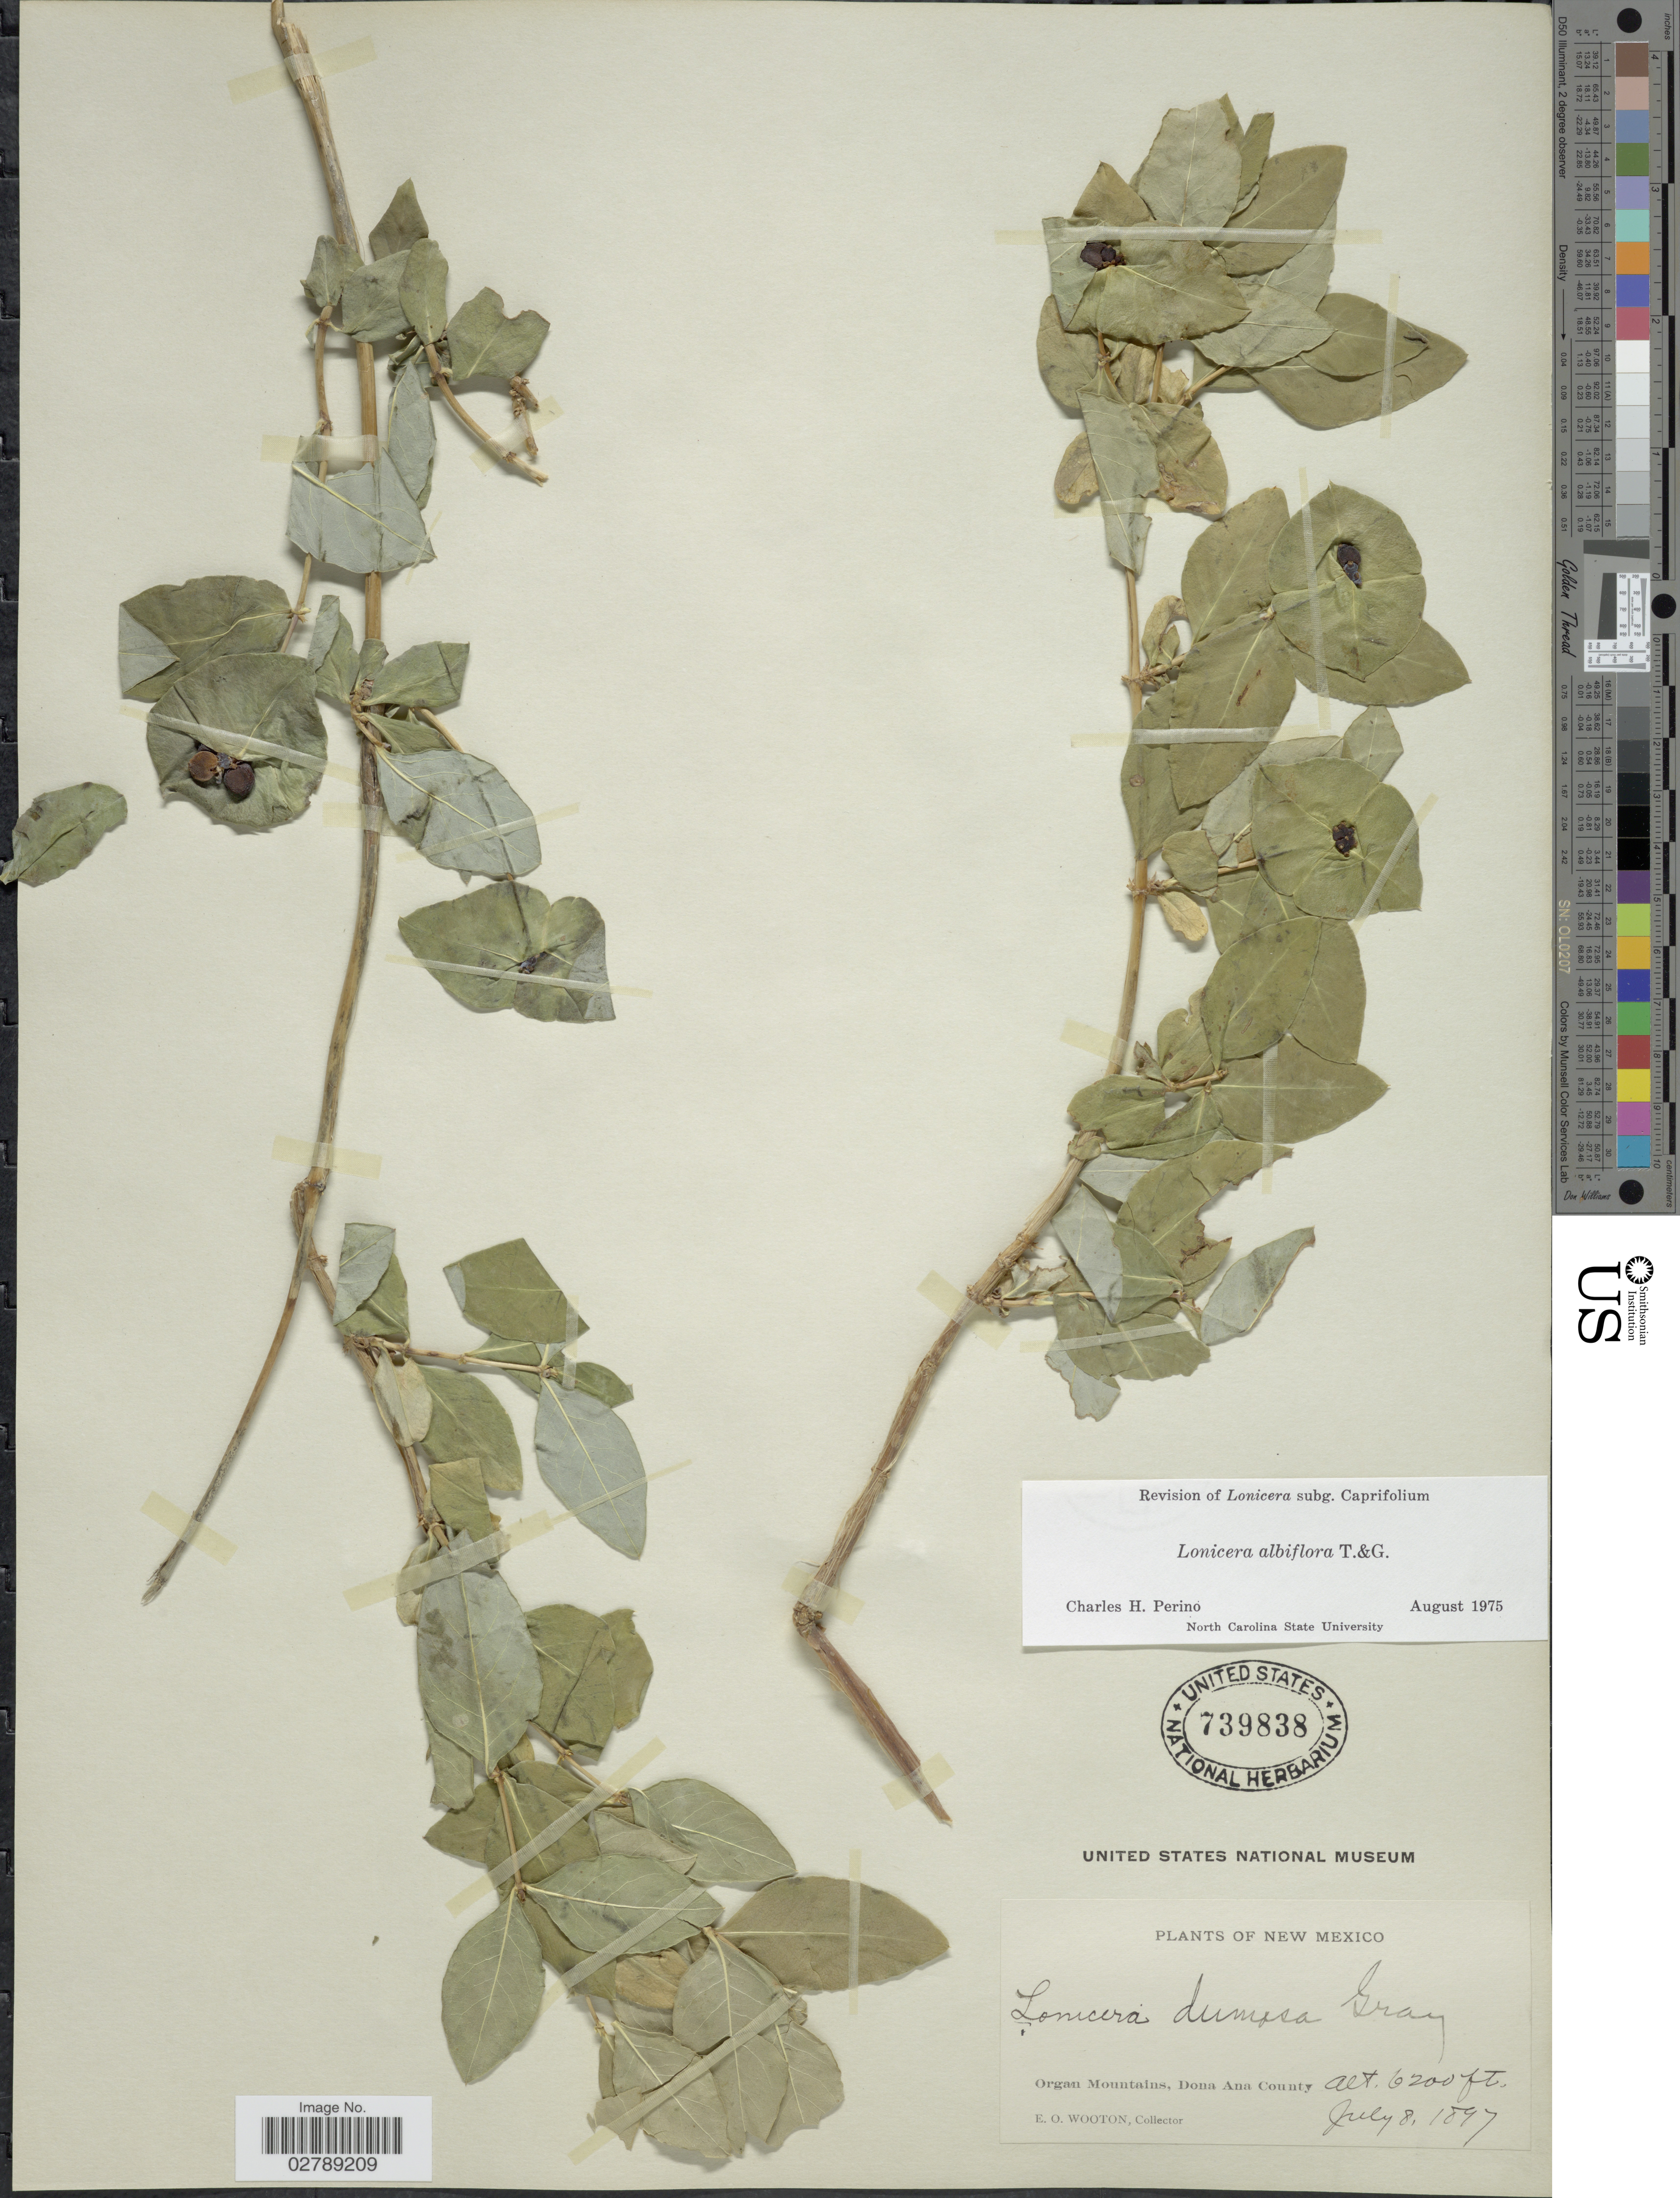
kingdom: Plantae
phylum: Tracheophyta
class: Magnoliopsida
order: Dipsacales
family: Caprifoliaceae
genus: Lonicera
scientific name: Lonicera dumosa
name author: A. Gray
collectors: E. O. Wooton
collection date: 1897-07-08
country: United States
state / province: New Mexico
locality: Organ Mountains, Dona Ana County.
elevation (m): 1890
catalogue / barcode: US 739838